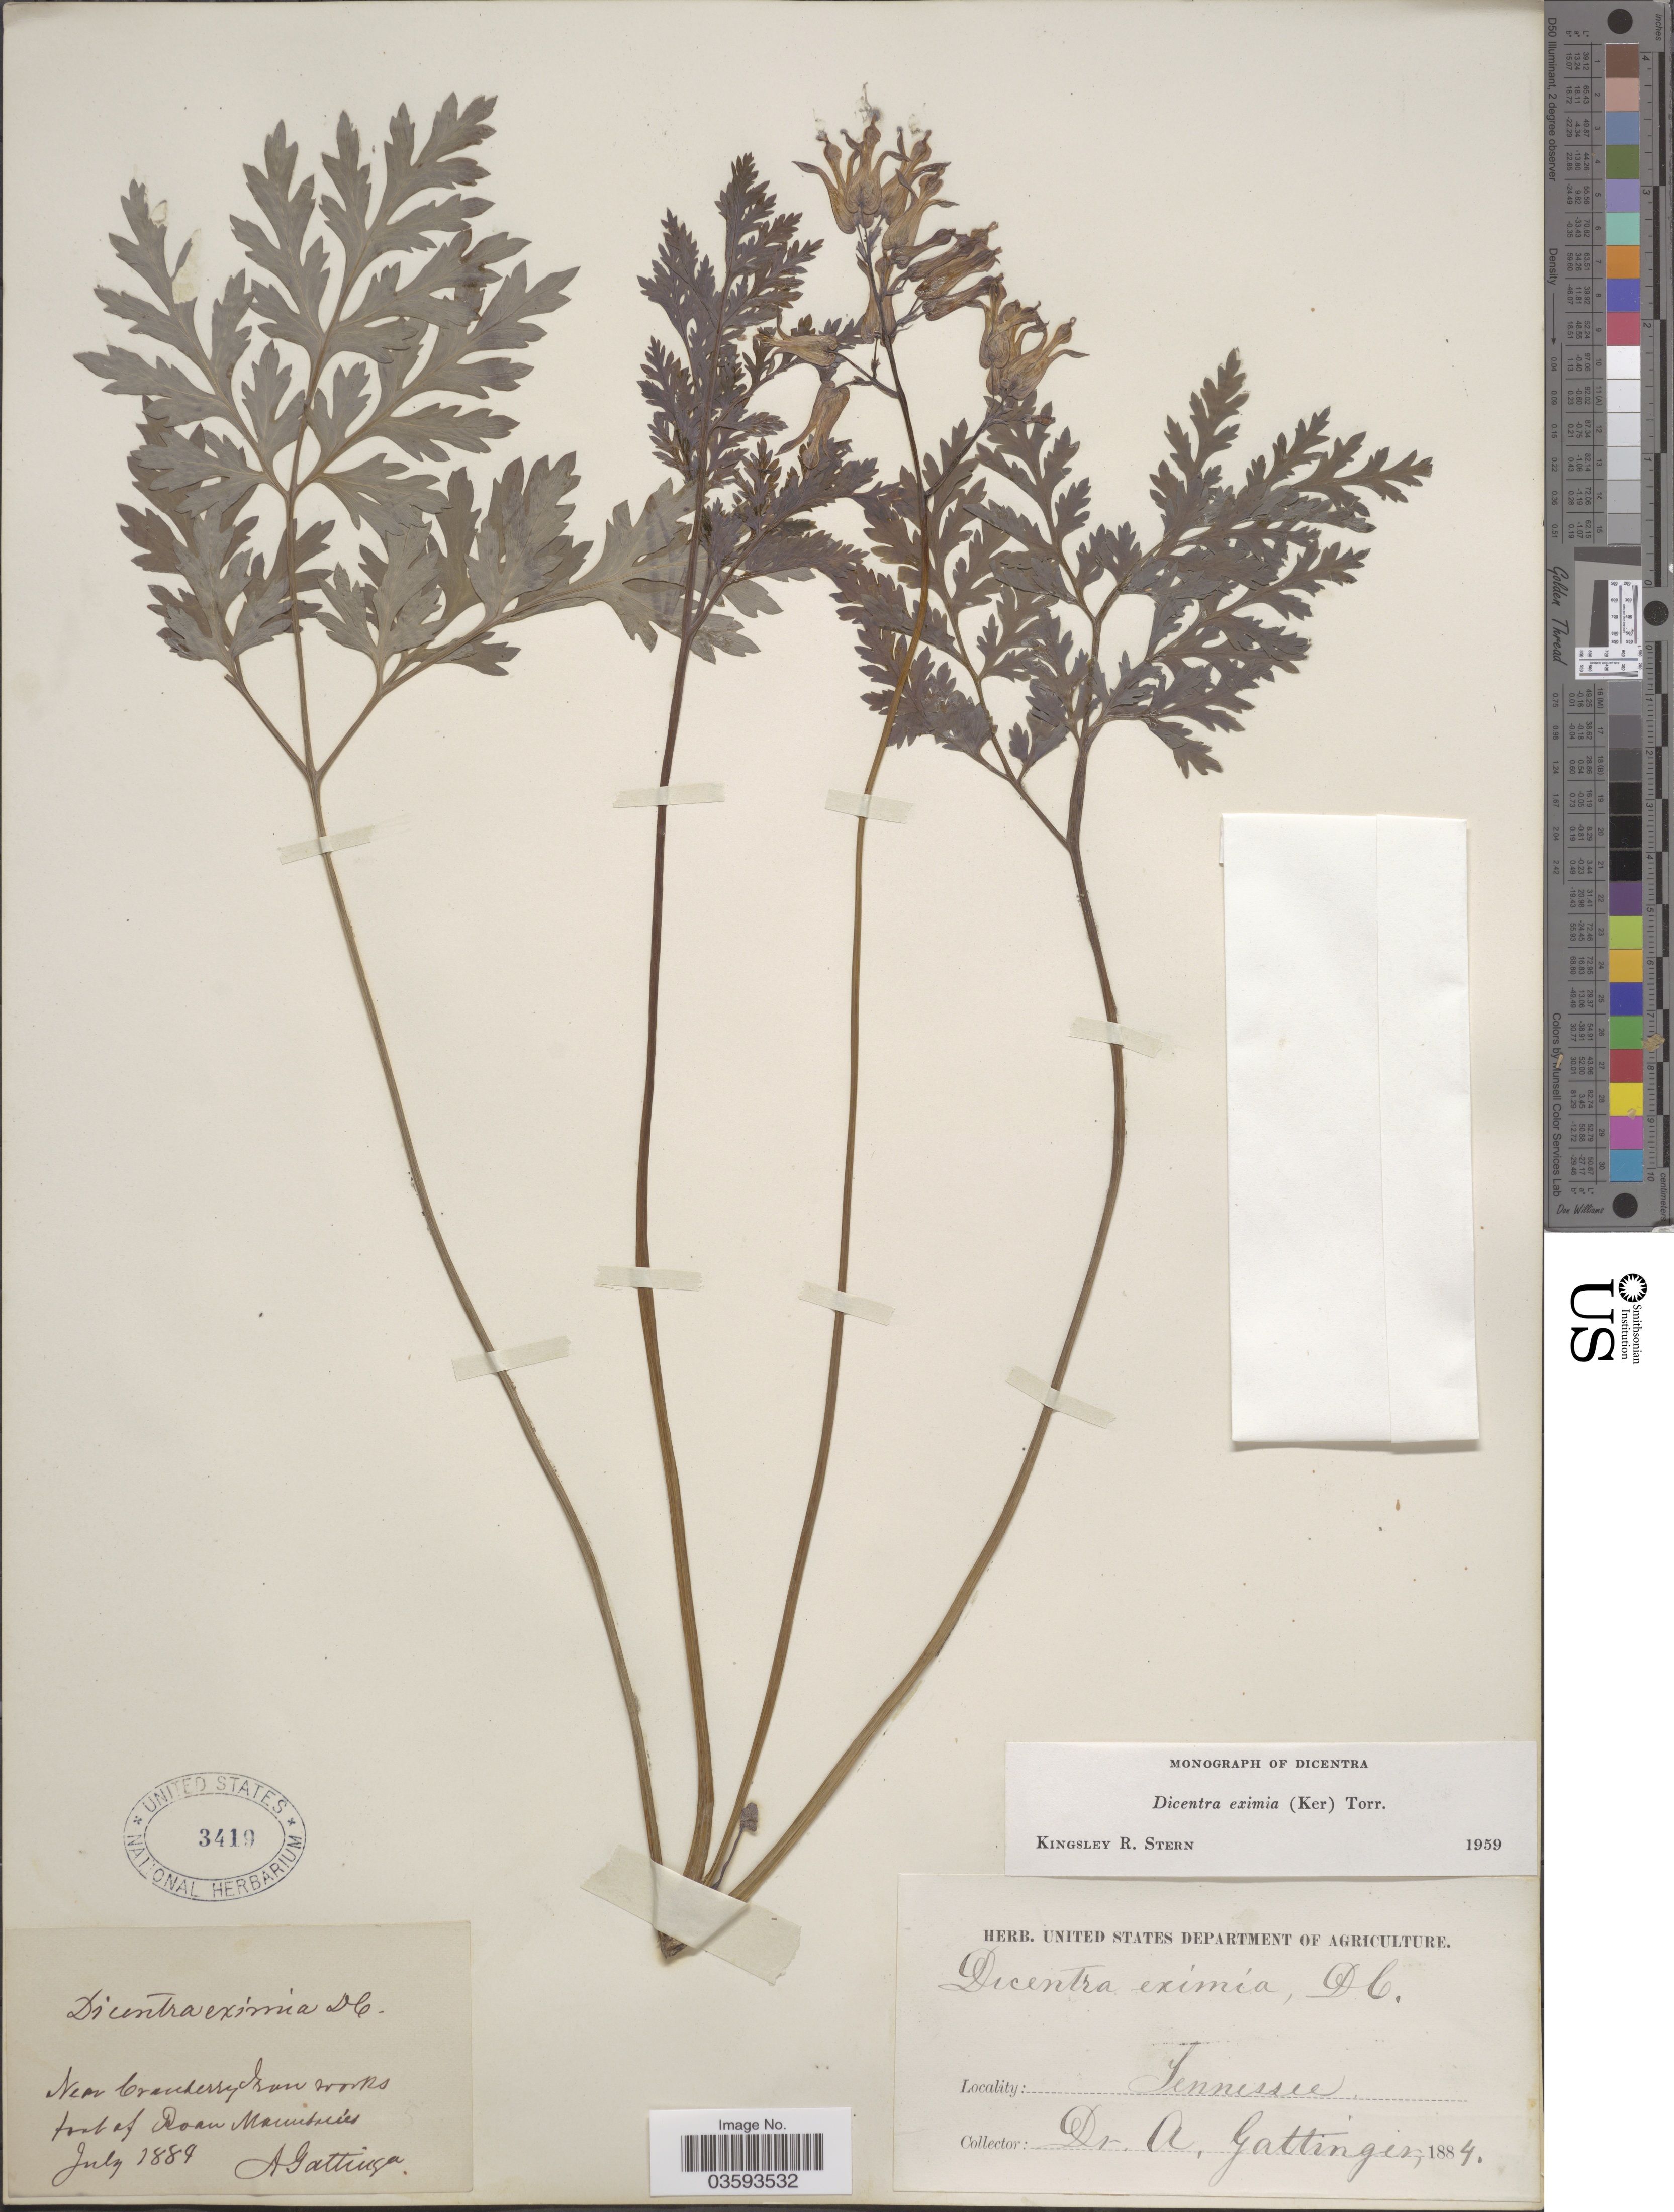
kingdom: Plantae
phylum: Tracheophyta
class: Magnoliopsida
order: Ranunculales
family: Papaveraceae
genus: Dicentra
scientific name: Dicentra eximia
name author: (Ker Gawl.) Torr.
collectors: A. Gattinger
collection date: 1884-07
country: United States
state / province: Tennessee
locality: New Cranberry from woods foot of Roan Mountains.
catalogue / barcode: US 3419